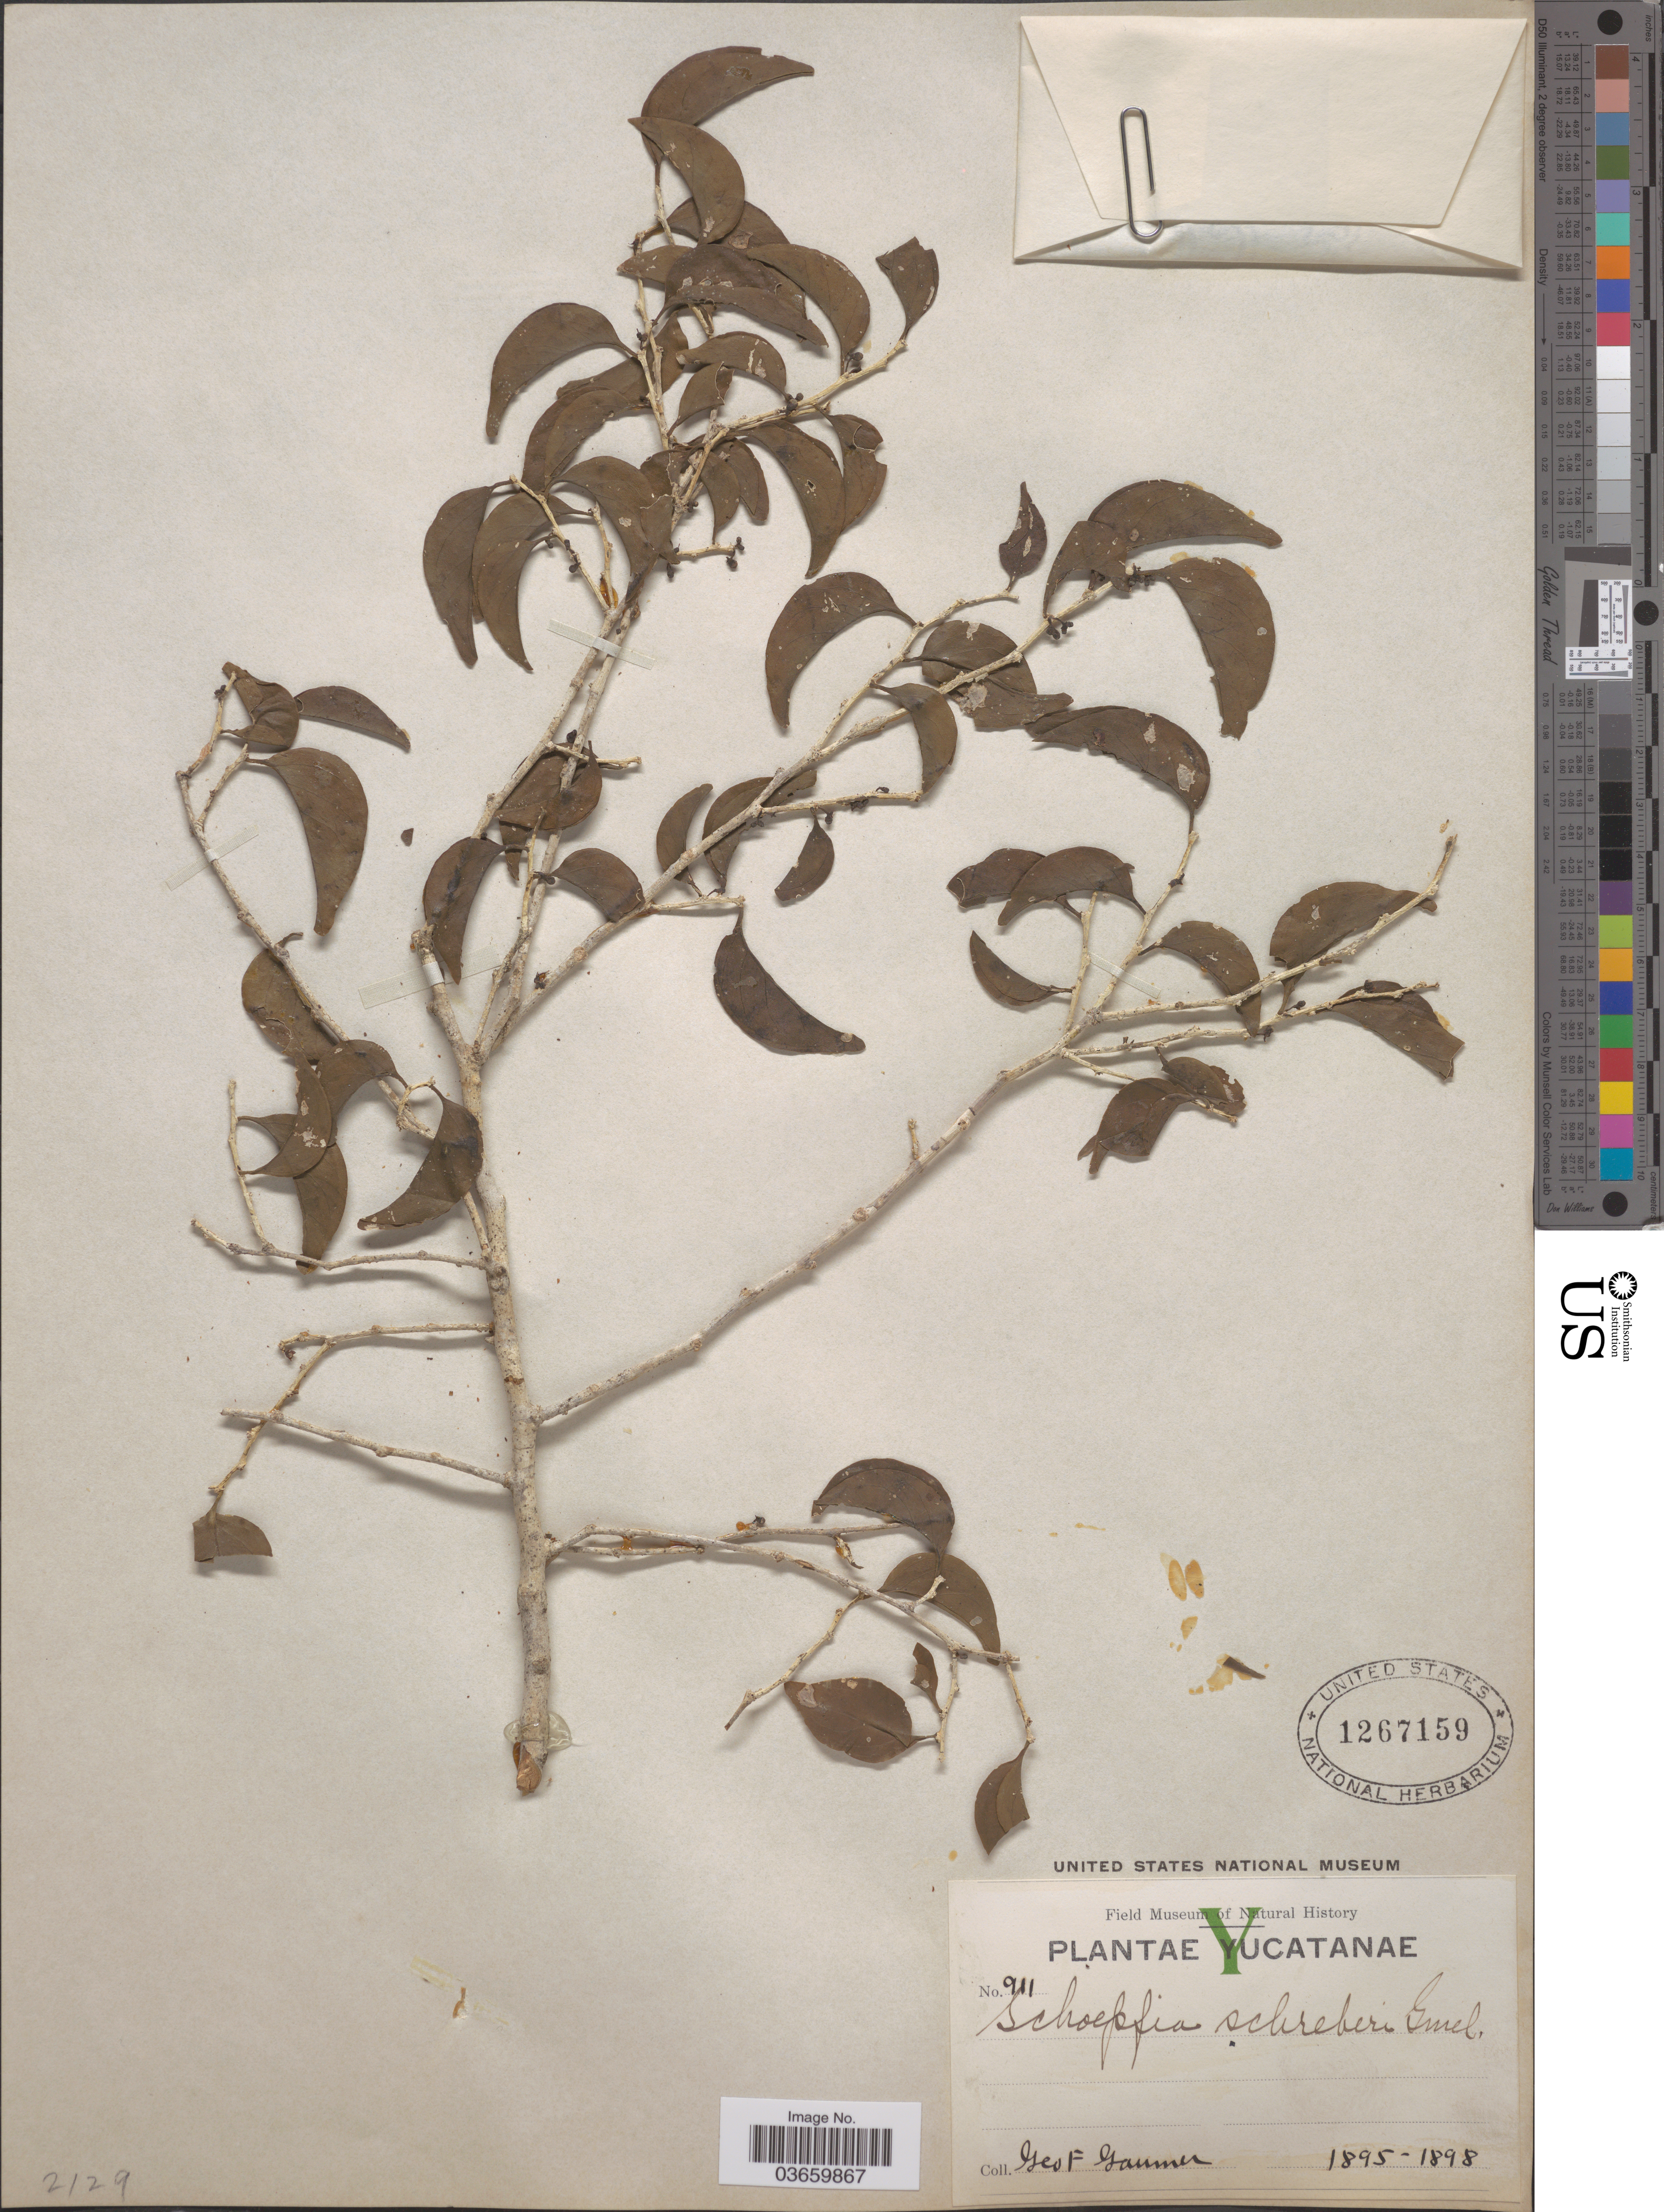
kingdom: Plantae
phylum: Tracheophyta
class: Magnoliopsida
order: Santalales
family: Schoepfiaceae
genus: Schoepfia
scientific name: Schoepfia schreberi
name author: J.F. Gmel.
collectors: G. F. Gaumer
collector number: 911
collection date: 1895/1898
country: Mexico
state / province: Yucatán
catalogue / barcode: US 1267159